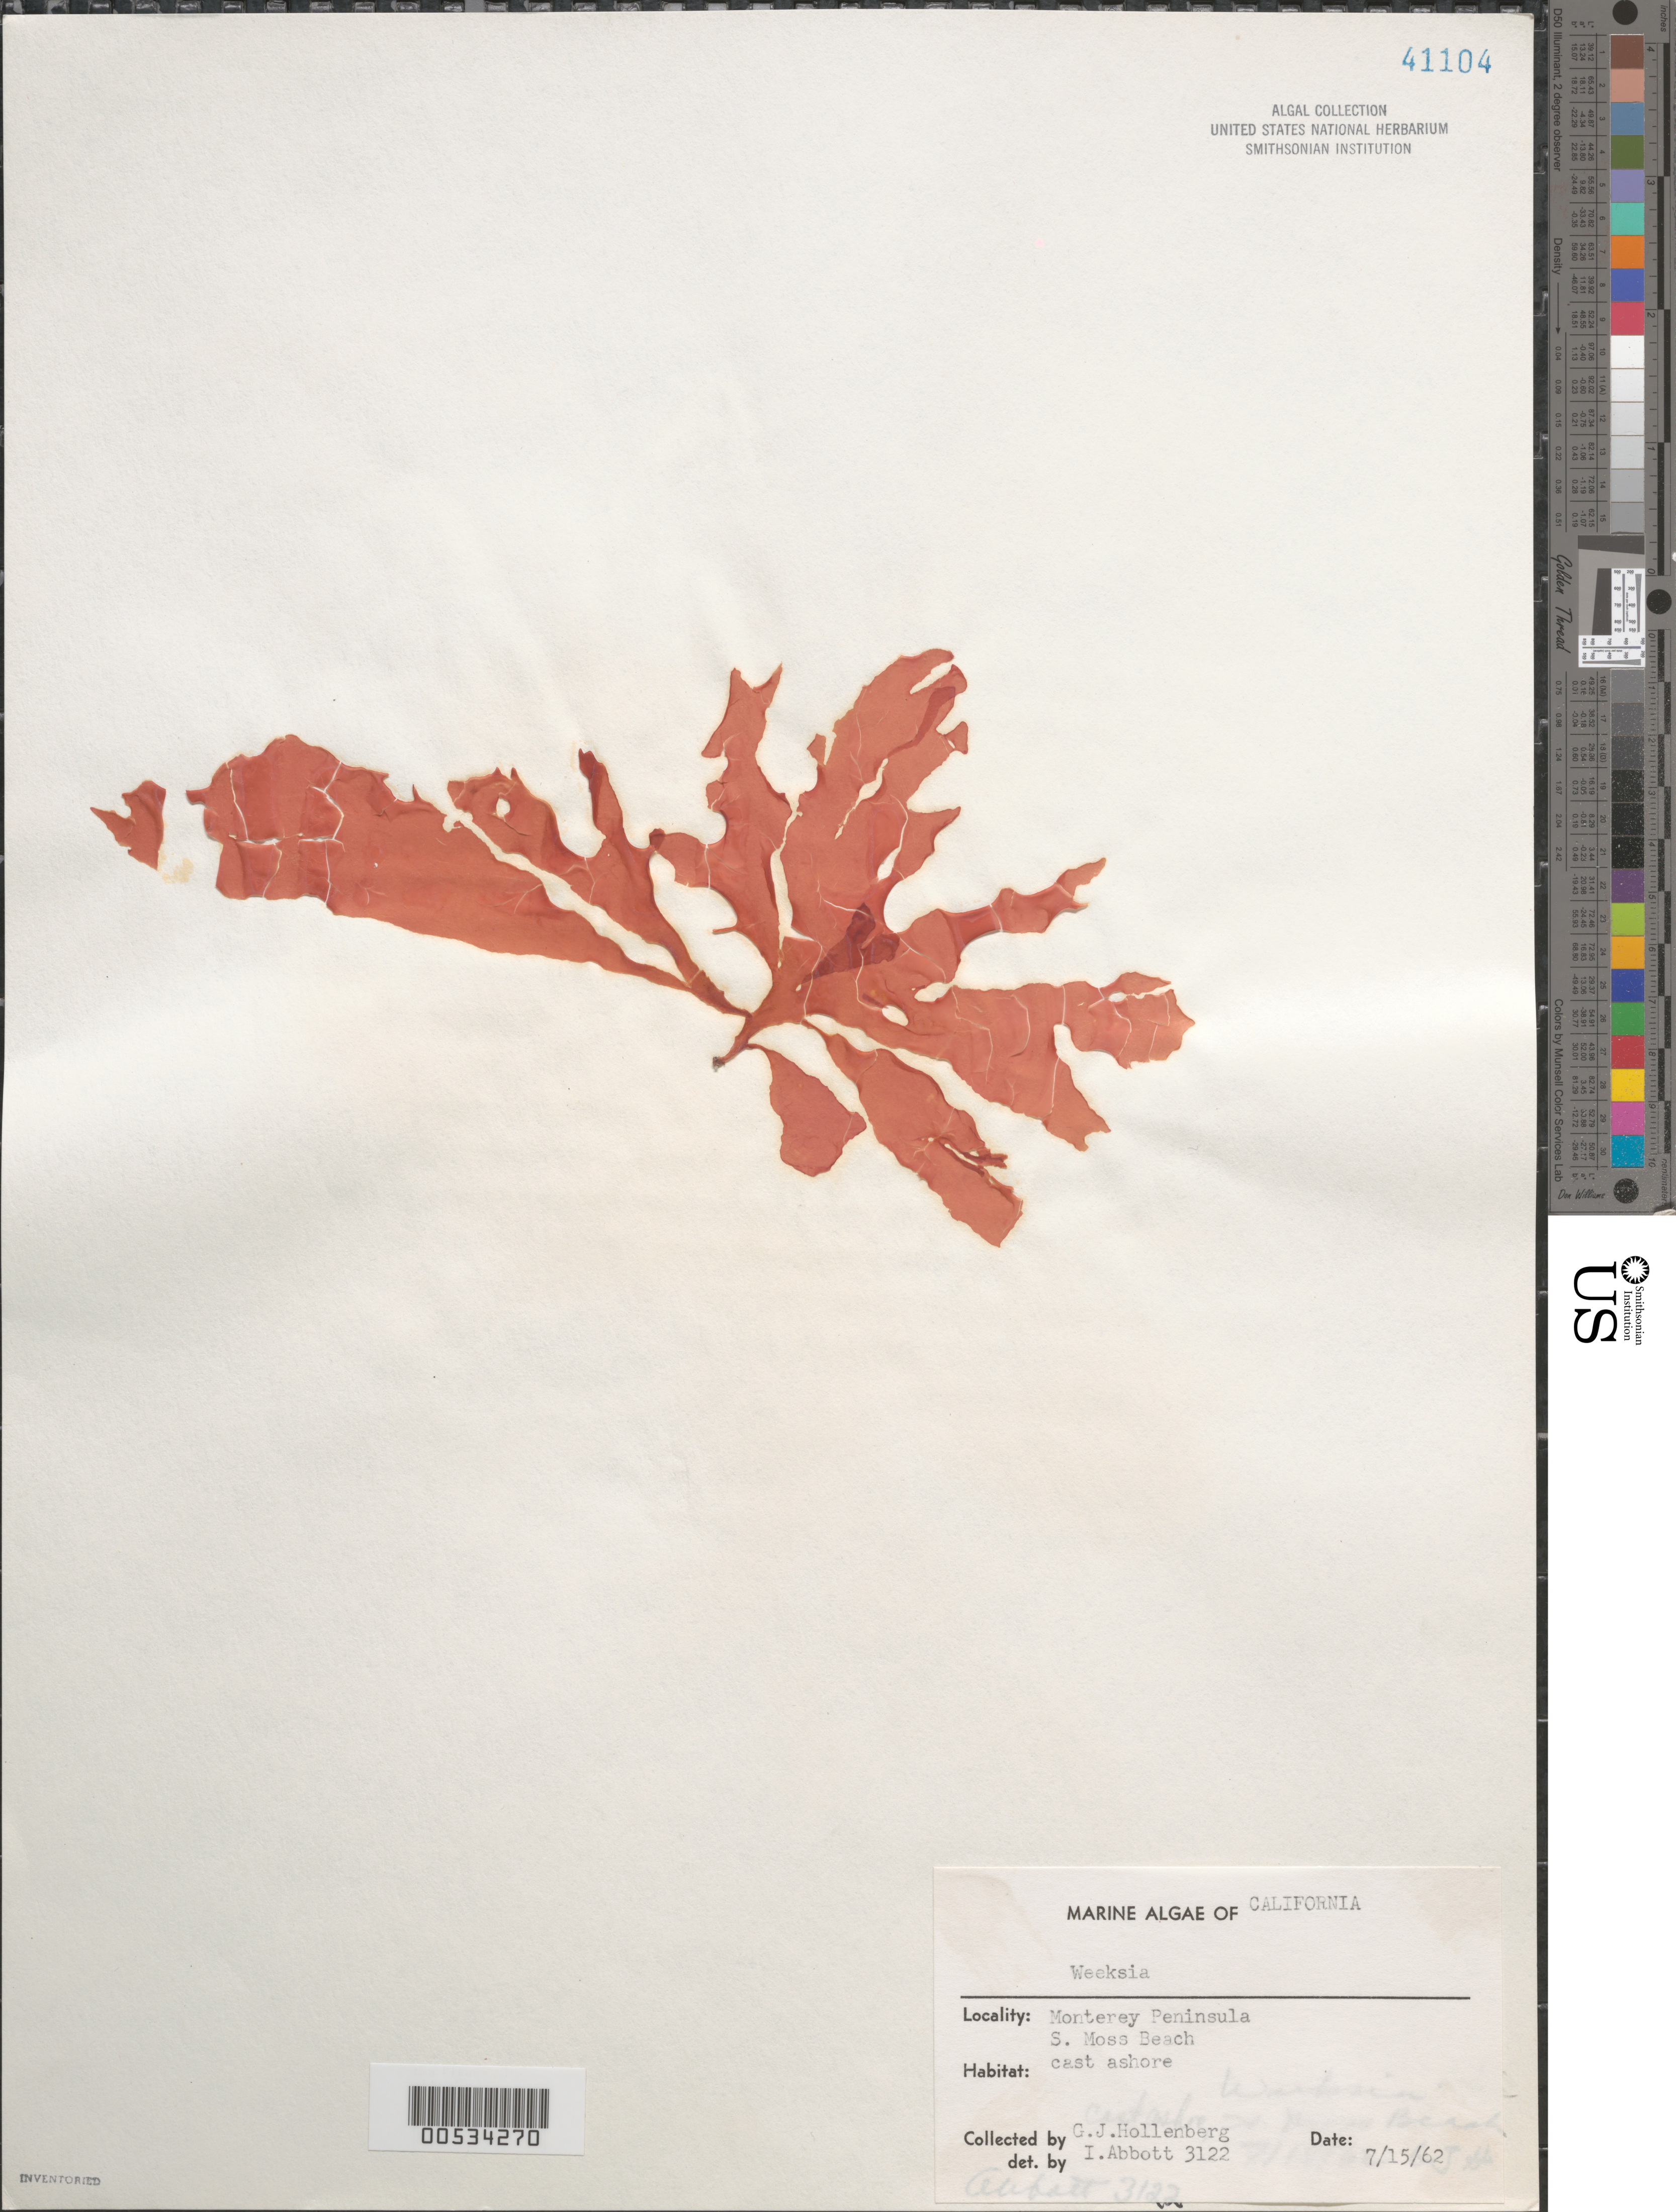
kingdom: Plantae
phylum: Rhodophyta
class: Florideophyceae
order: Gigartinales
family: Dumontiaceae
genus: Weeksia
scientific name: Weeksia sp.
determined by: Abbott, Isabella A.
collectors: G. Hollenberg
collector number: IAA 3122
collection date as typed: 15 Jul 1962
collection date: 1962-07-15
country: United States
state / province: California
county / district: Monterey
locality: Moss Beach, Monterey Peninsula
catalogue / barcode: US 41104